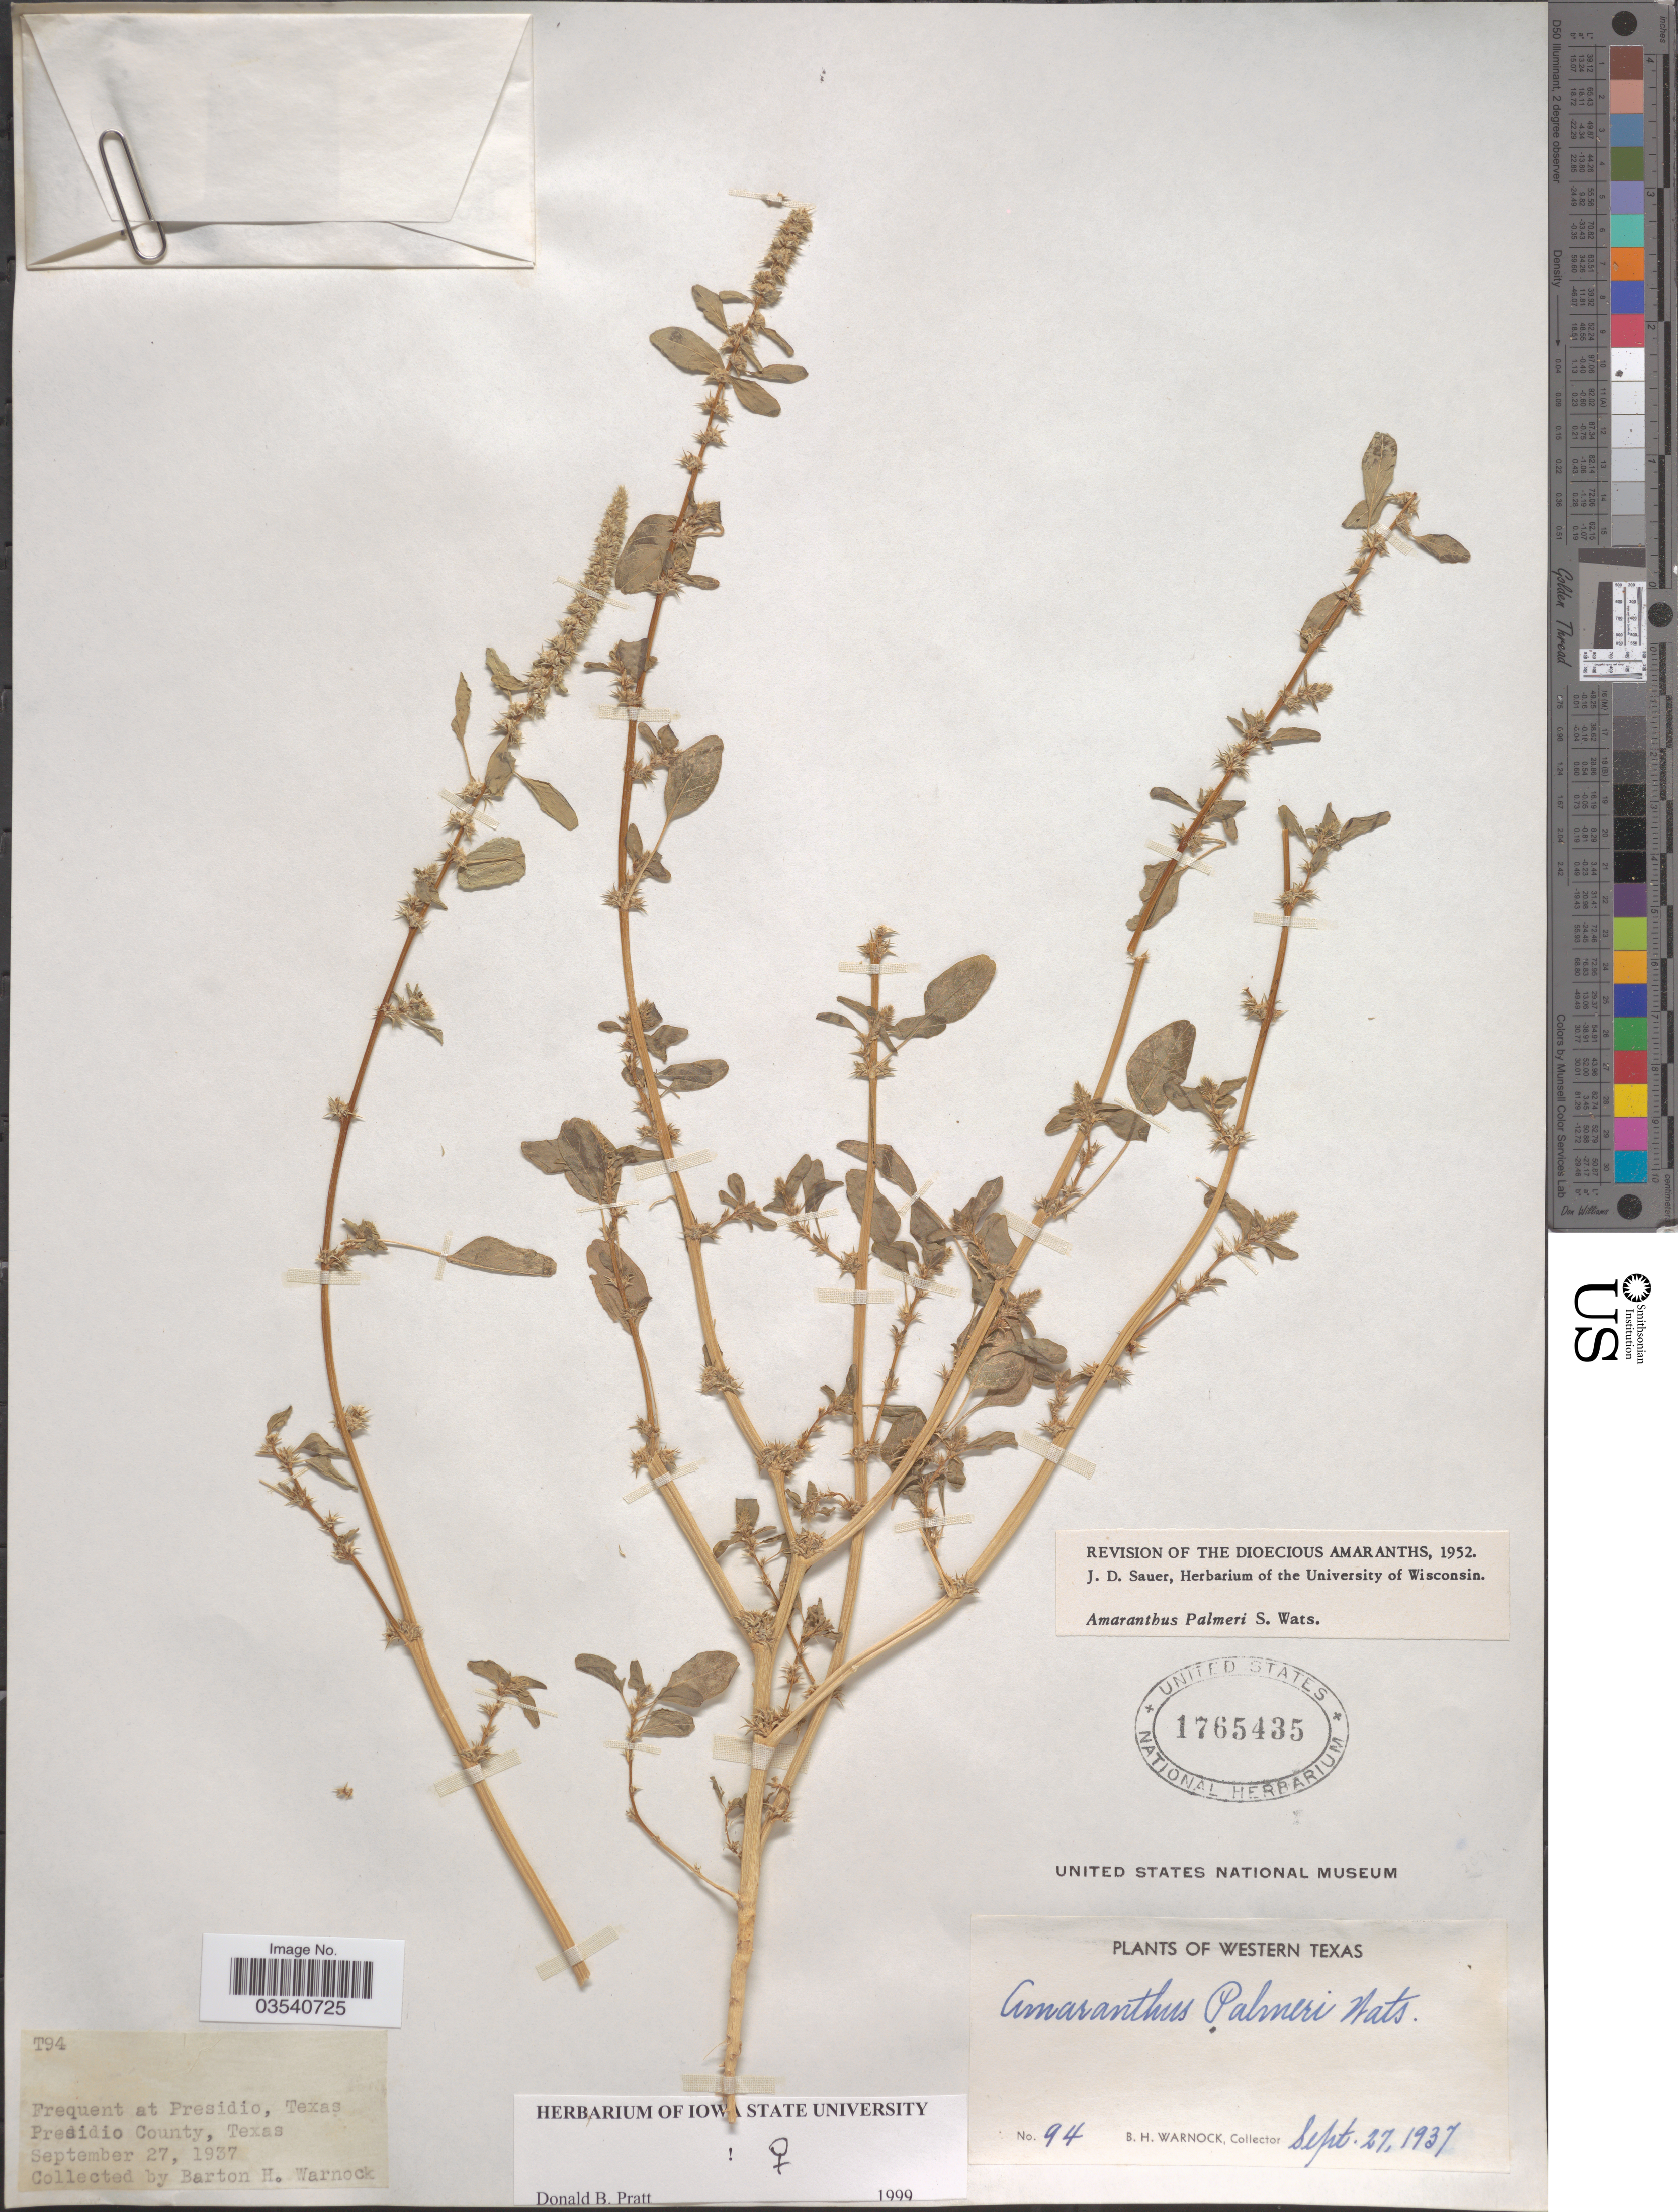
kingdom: Plantae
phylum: Tracheophyta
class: Magnoliopsida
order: Caryophyllales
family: Amaranthaceae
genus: Amaranthus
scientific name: Amaranthus palmeri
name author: S. Watson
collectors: B. H. Warnock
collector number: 94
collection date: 1937-09-27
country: United States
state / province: Texas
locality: Western Texas. Presidio. Presidio County.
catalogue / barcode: US 1765435